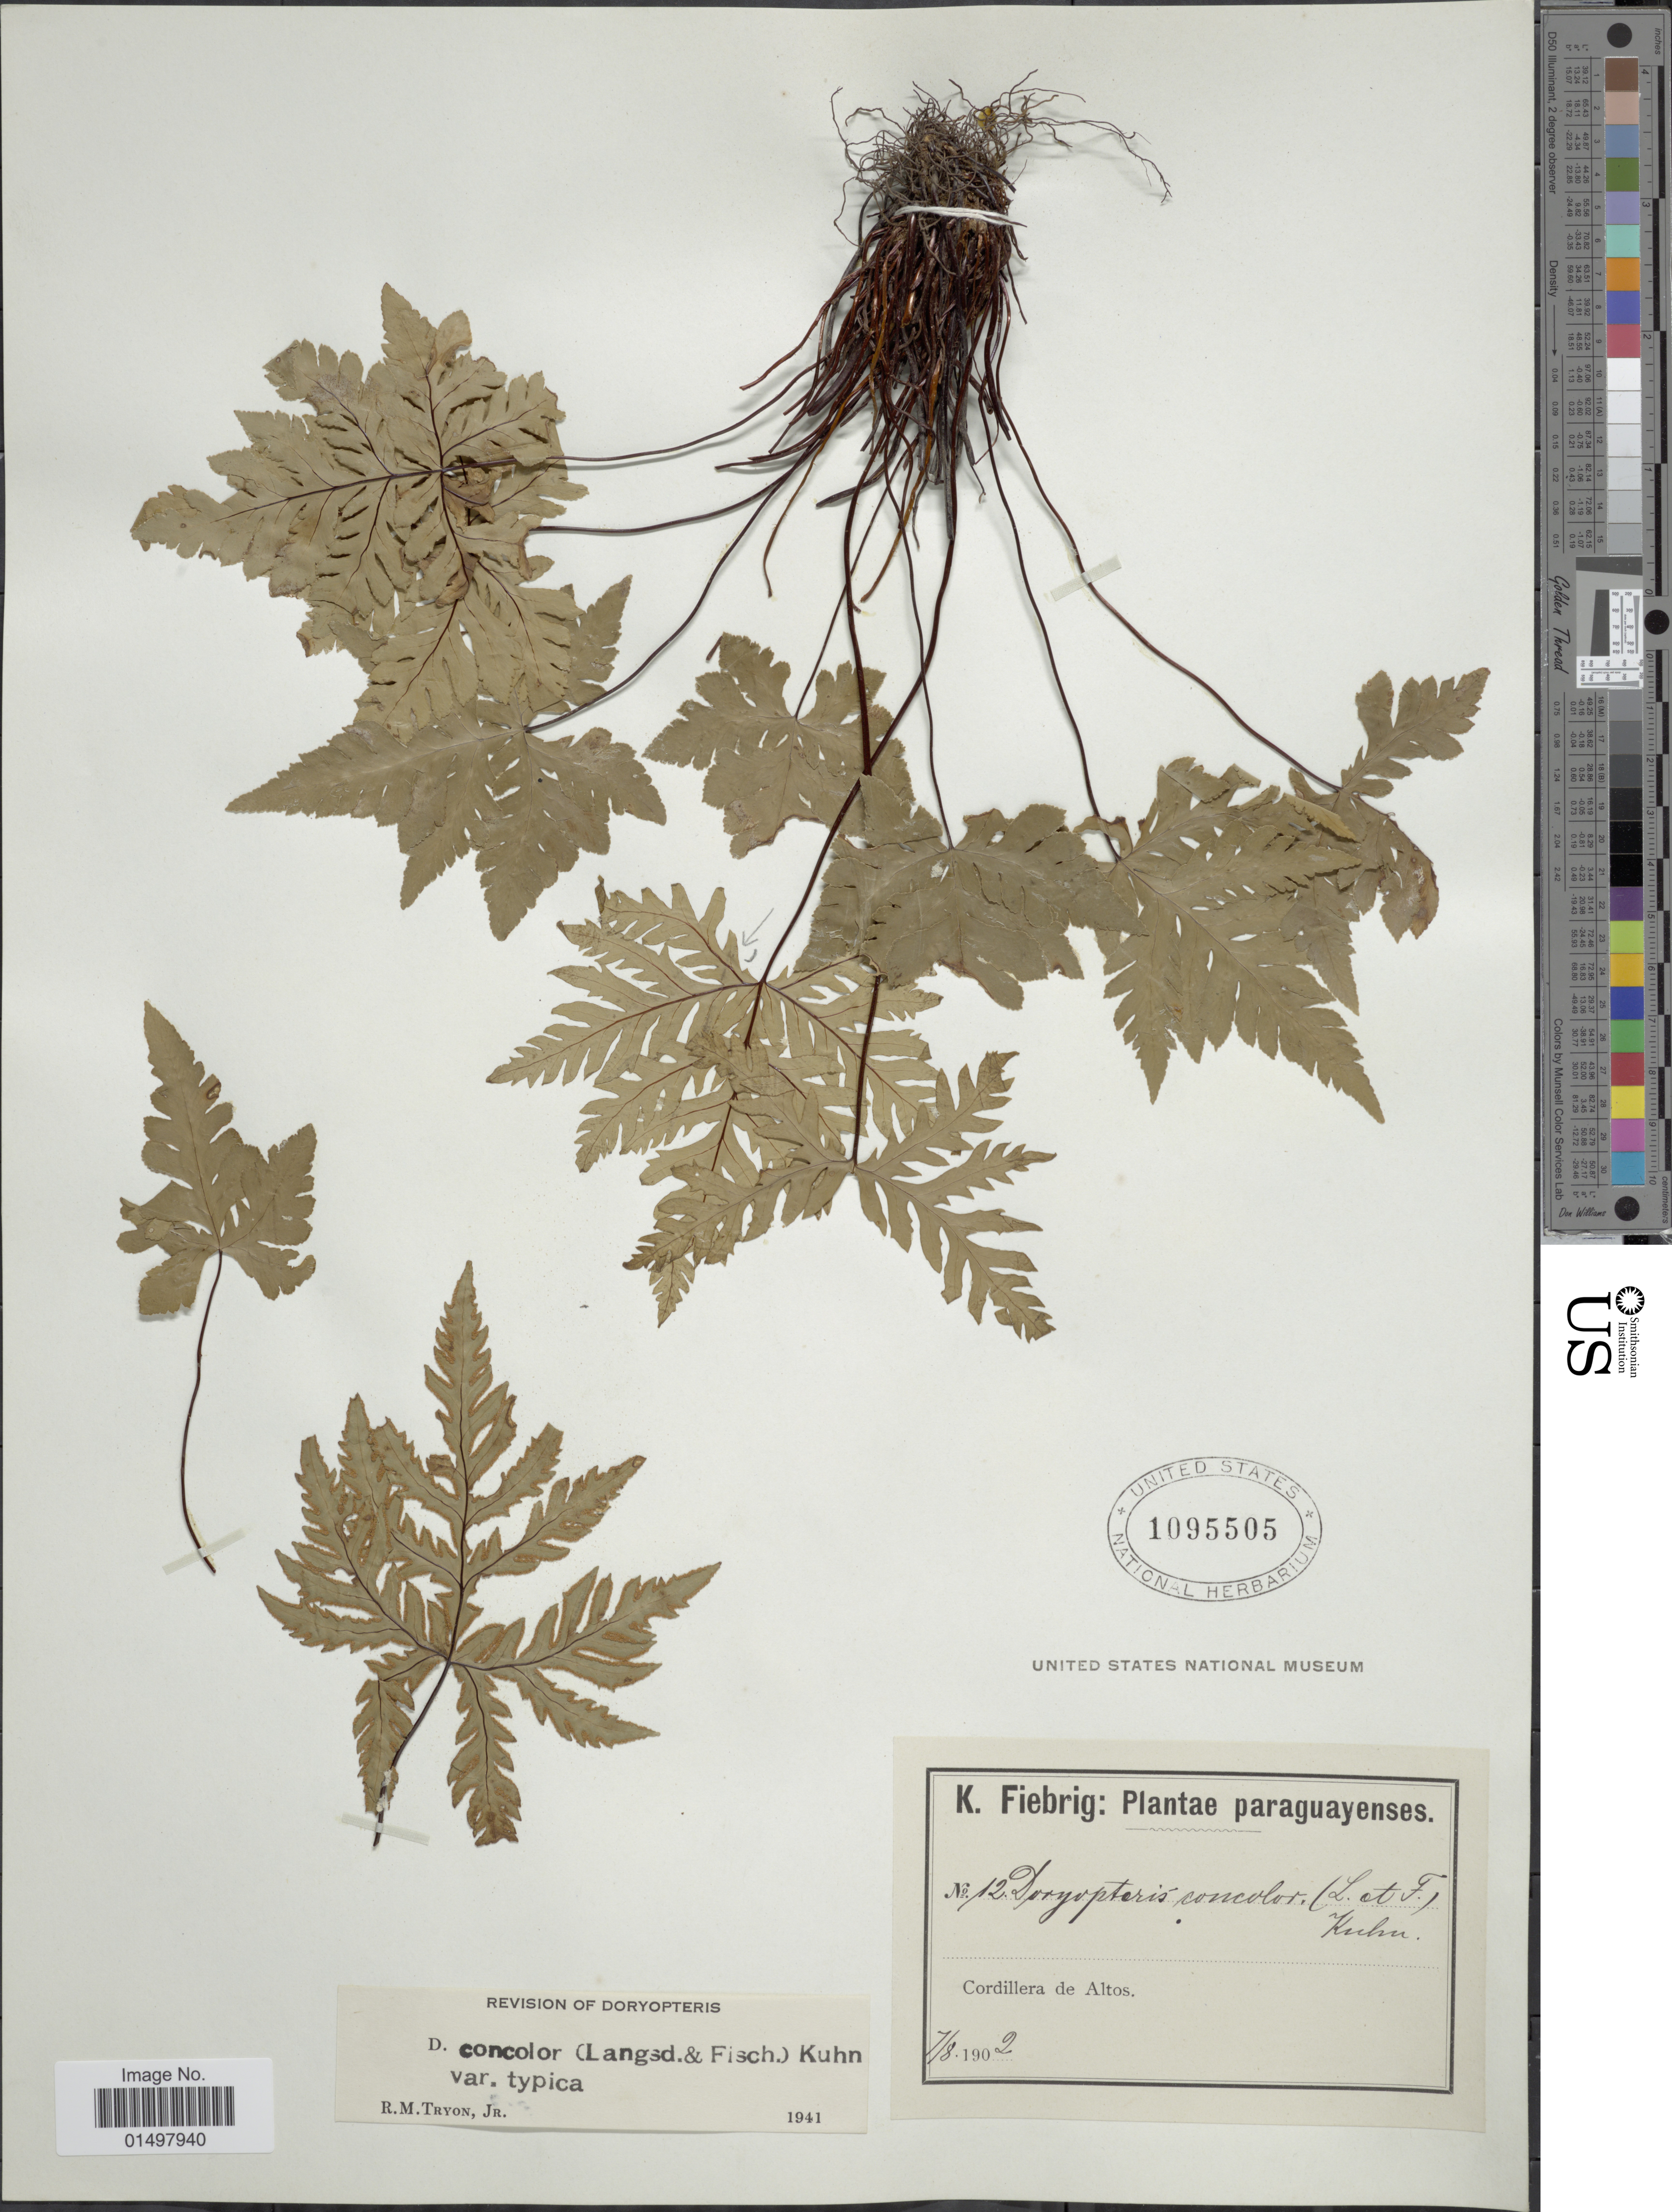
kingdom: Plantae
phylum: Tracheophyta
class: Polypodiopsida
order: Polypodiales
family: Pteridaceae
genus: Doryopteris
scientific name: Doryopteris concolor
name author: (Langsd. & Fisch.) Kuhn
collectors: K. Fiebrig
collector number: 12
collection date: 1902-08-07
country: Paraguay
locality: Paraguayenses. Cordillera de Altos.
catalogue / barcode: US 1095505